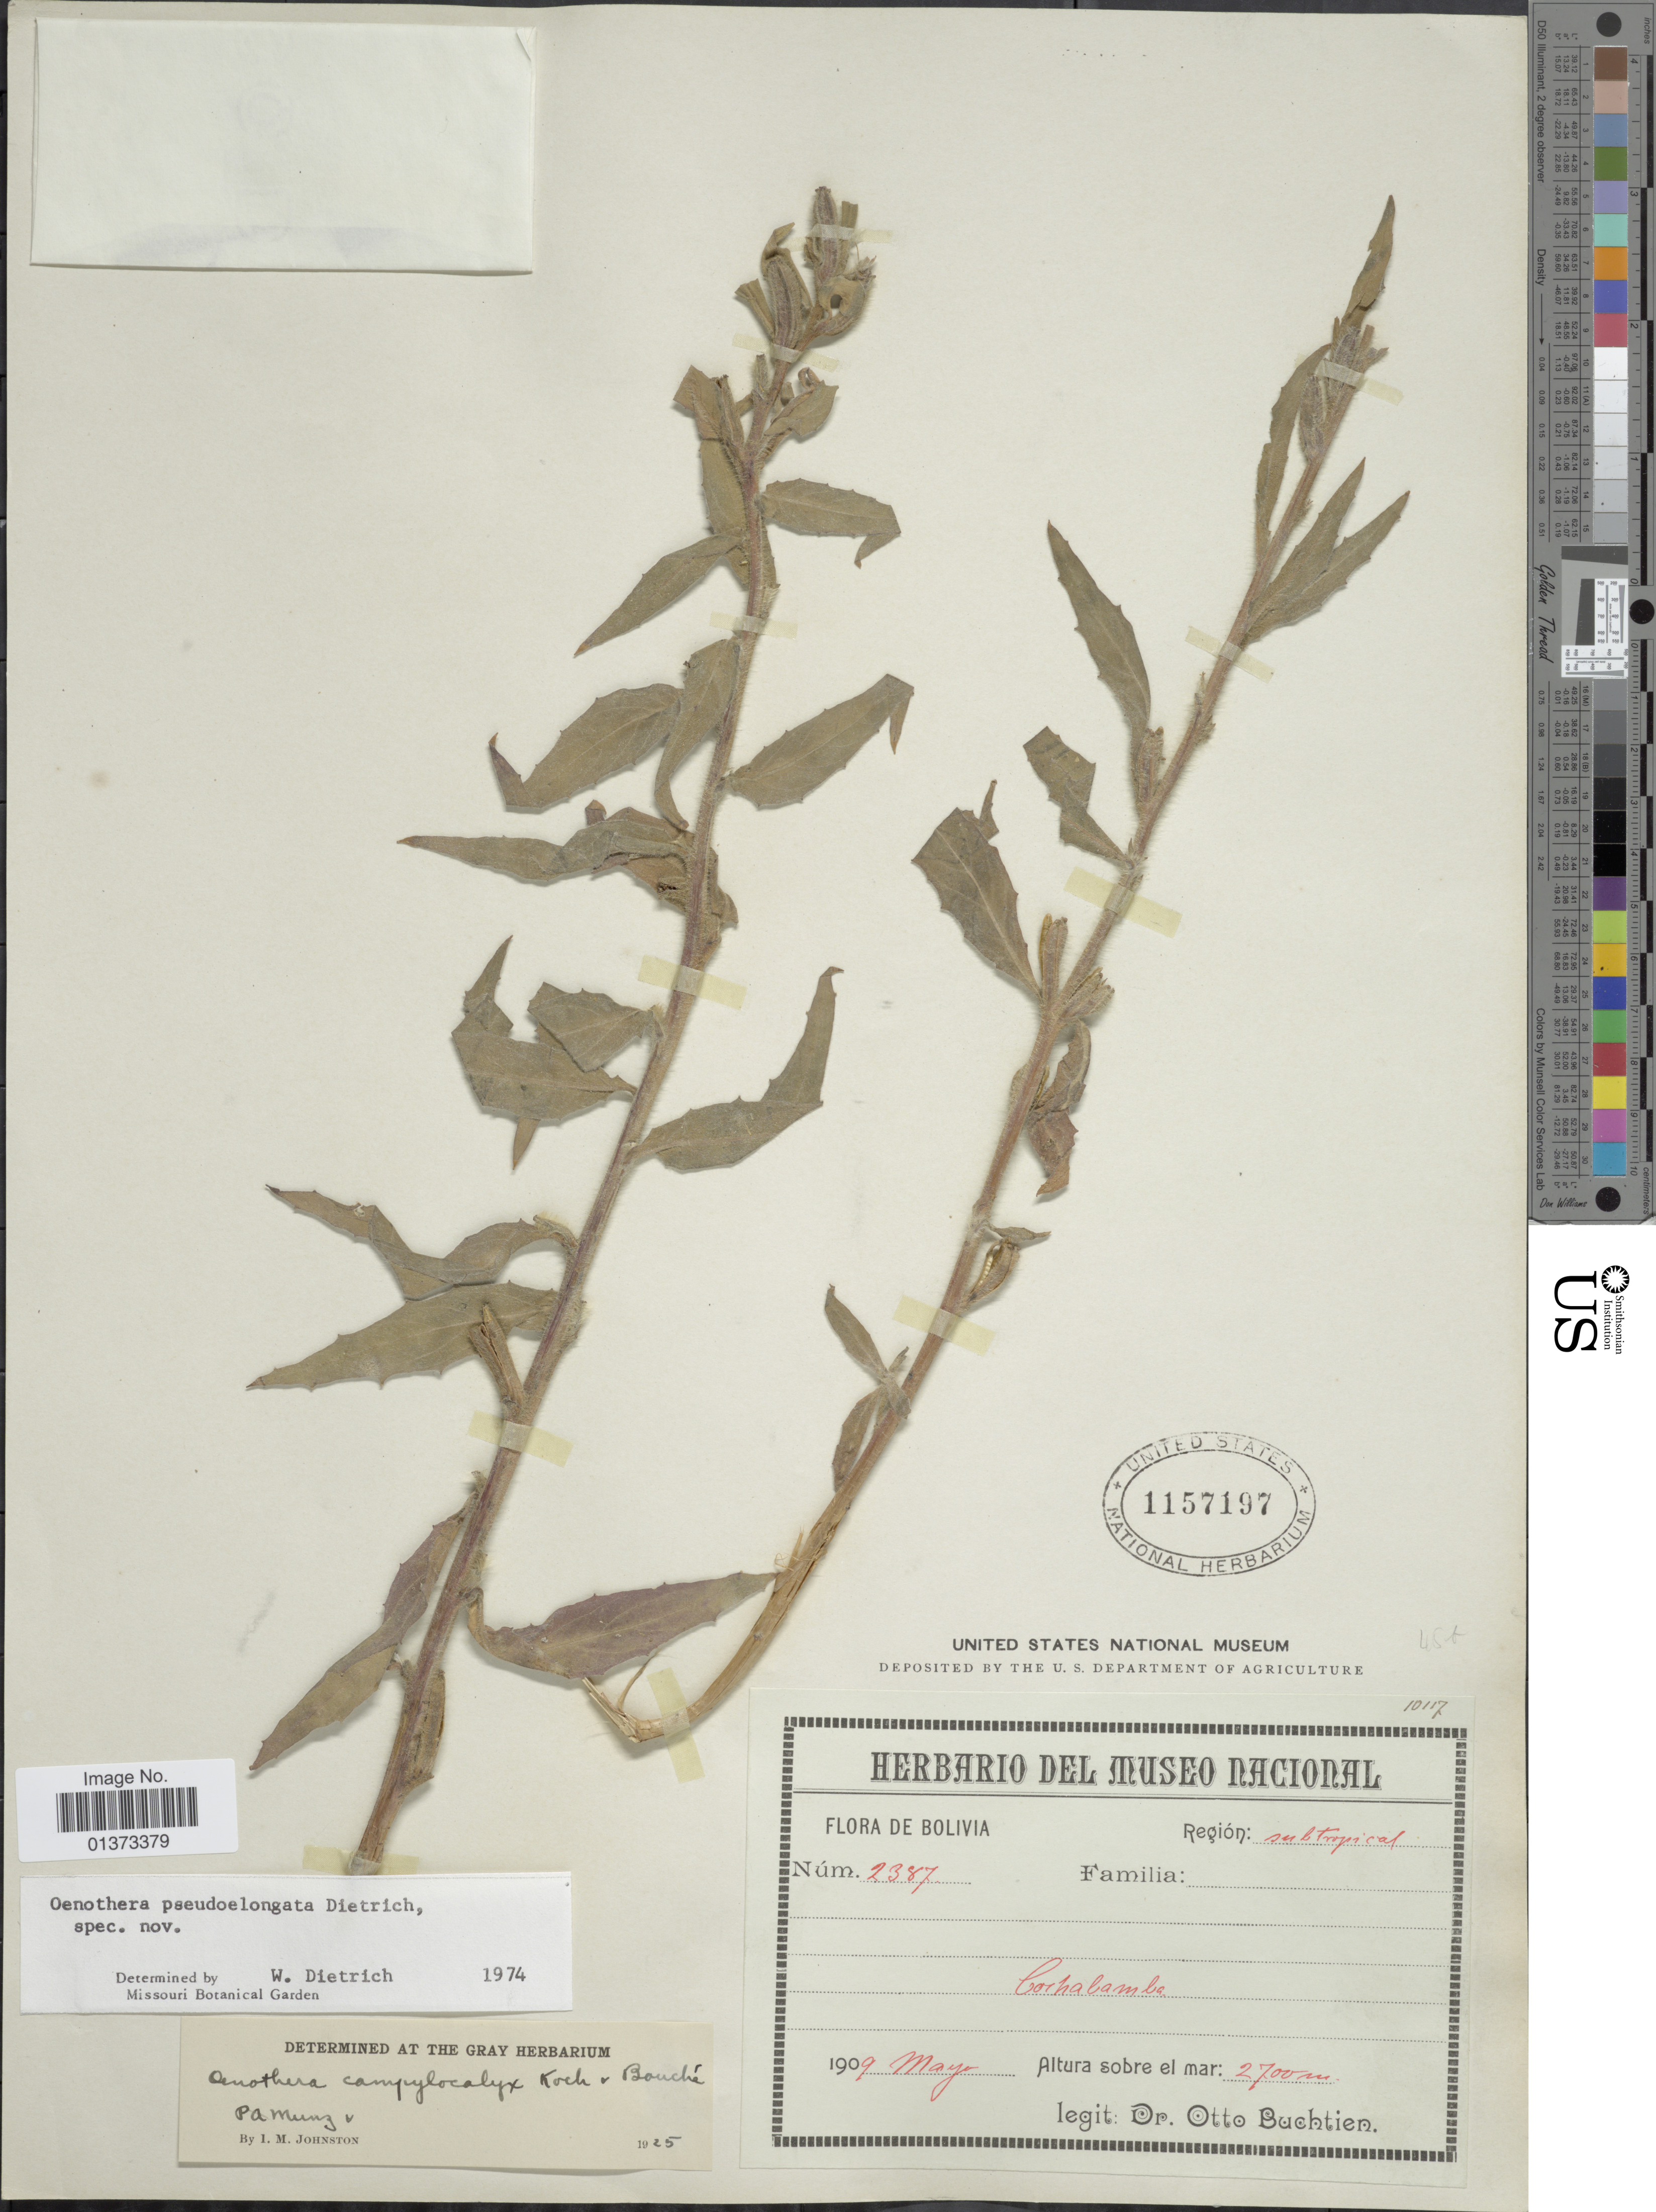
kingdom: Plantae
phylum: Tracheophyta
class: Magnoliopsida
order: Myrtales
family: Onagraceae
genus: Oenothera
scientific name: Oenothera elongata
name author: Rusby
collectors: O. Buchtien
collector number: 2387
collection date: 1909-05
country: Bolivia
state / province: Cochabamba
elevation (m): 2700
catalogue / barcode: US 1157197